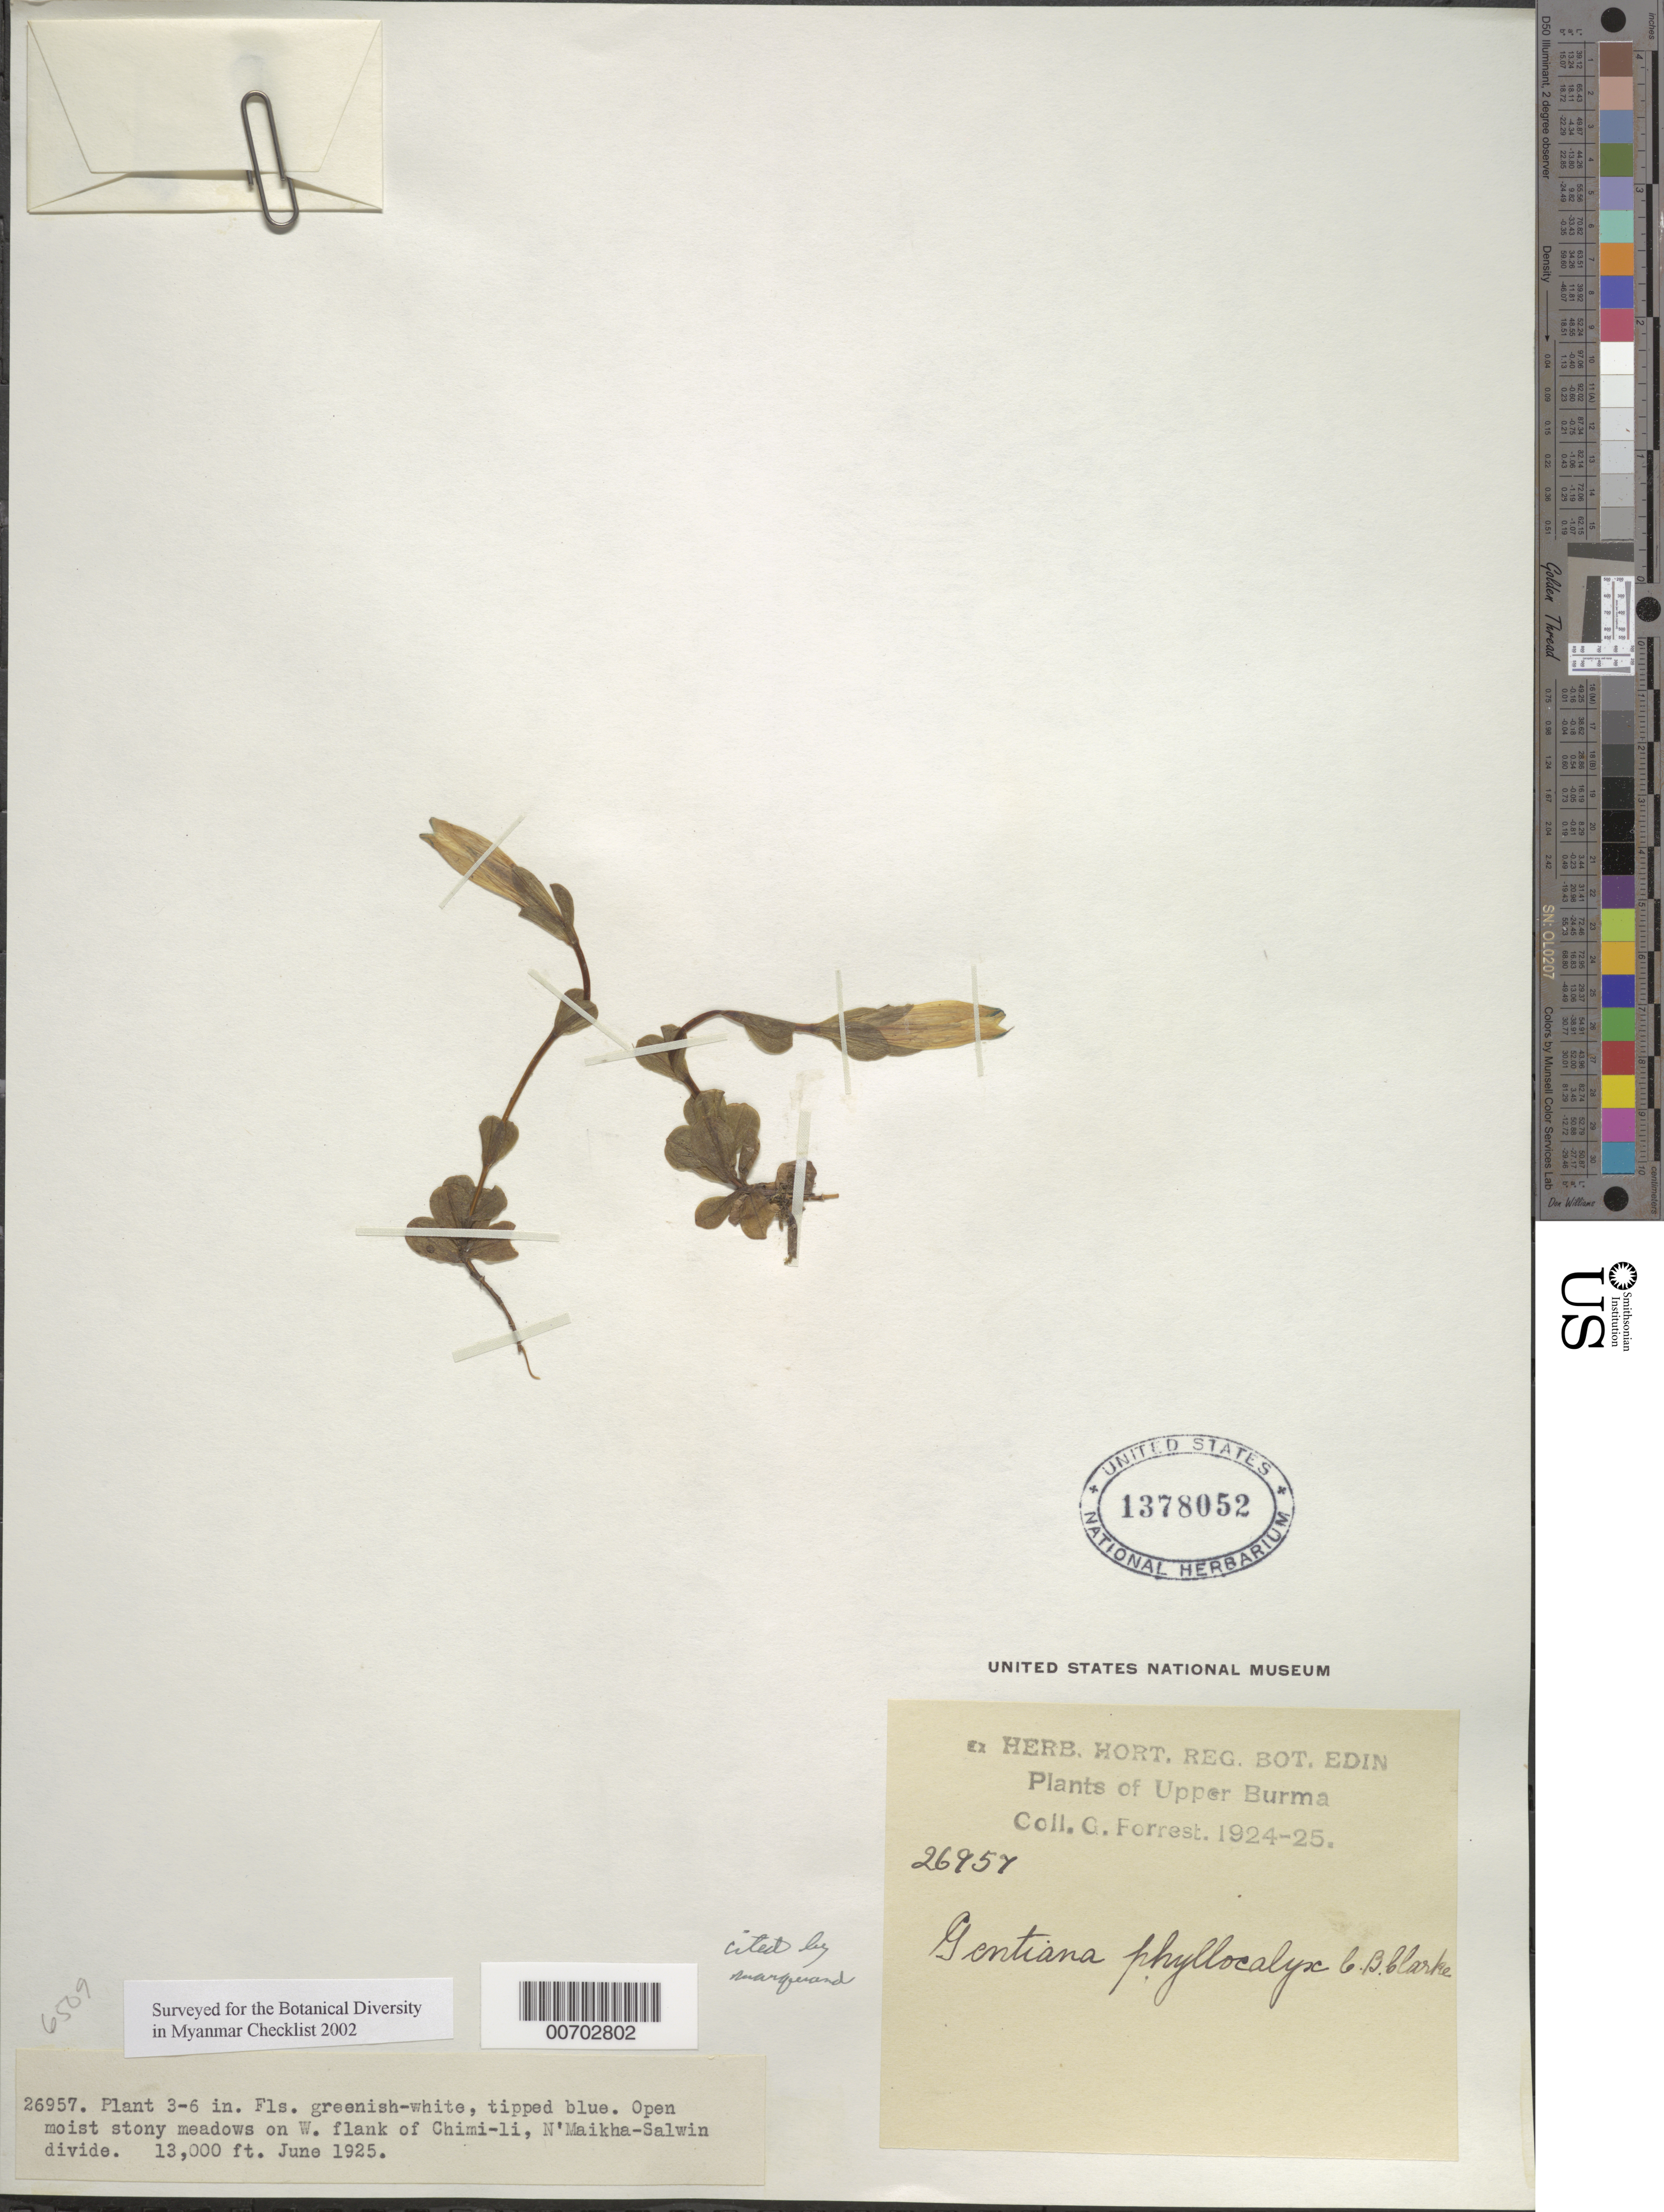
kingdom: Plantae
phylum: Tracheophyta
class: Magnoliopsida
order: Gentianales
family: Gentianaceae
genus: Gentiana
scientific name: Gentiana phyllocalyx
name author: C.B. Clarke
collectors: G. Forrest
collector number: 26957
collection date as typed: Jun 1925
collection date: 1925-06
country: Myanmar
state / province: Kachin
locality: N'Maikha-Salwin Divide, Chimi-li, W flank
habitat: Open moist stony meadows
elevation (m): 3962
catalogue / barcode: US 1378052